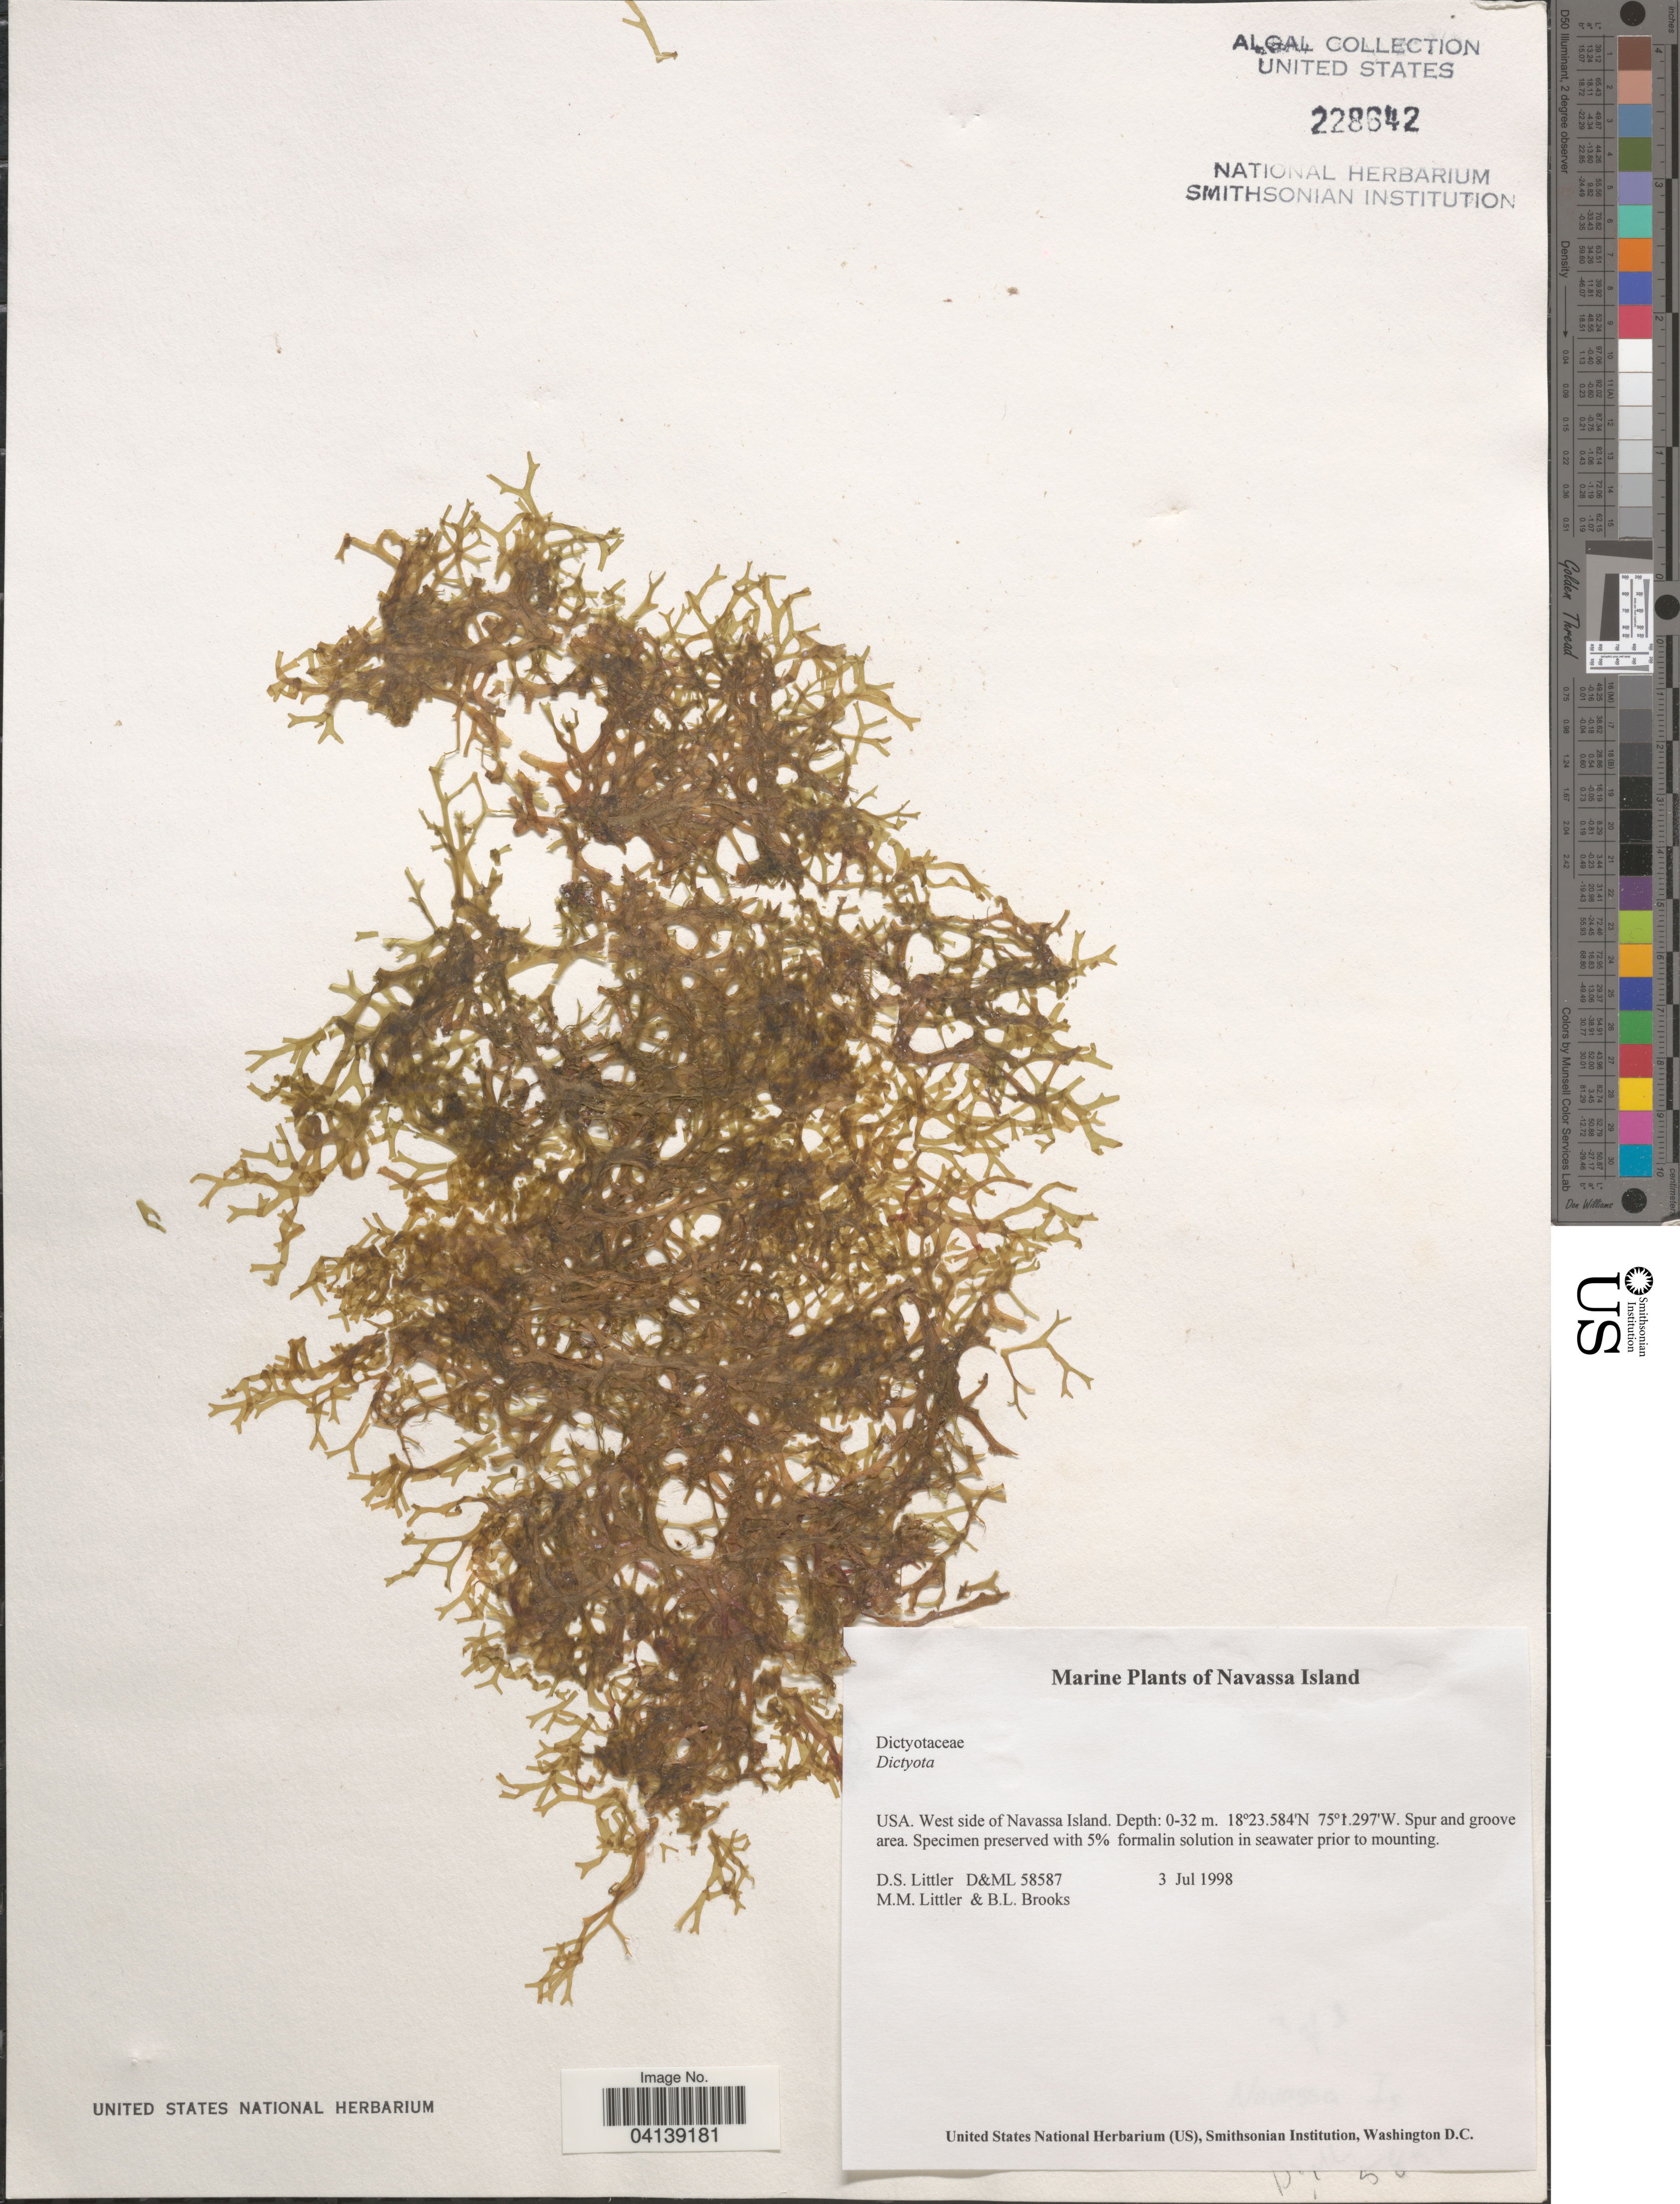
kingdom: Chromista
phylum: Ochrophyta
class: Phaeophyceae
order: Dictyotales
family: Dictyotaceae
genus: Dictyota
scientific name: Dictyota sp.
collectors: D. S. Littler & B. Brooks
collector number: D&ML58587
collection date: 1998-07-03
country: Navassa Island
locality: Navassa Island. West side of Navassa Island. Spur and groove area.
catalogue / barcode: US 228642